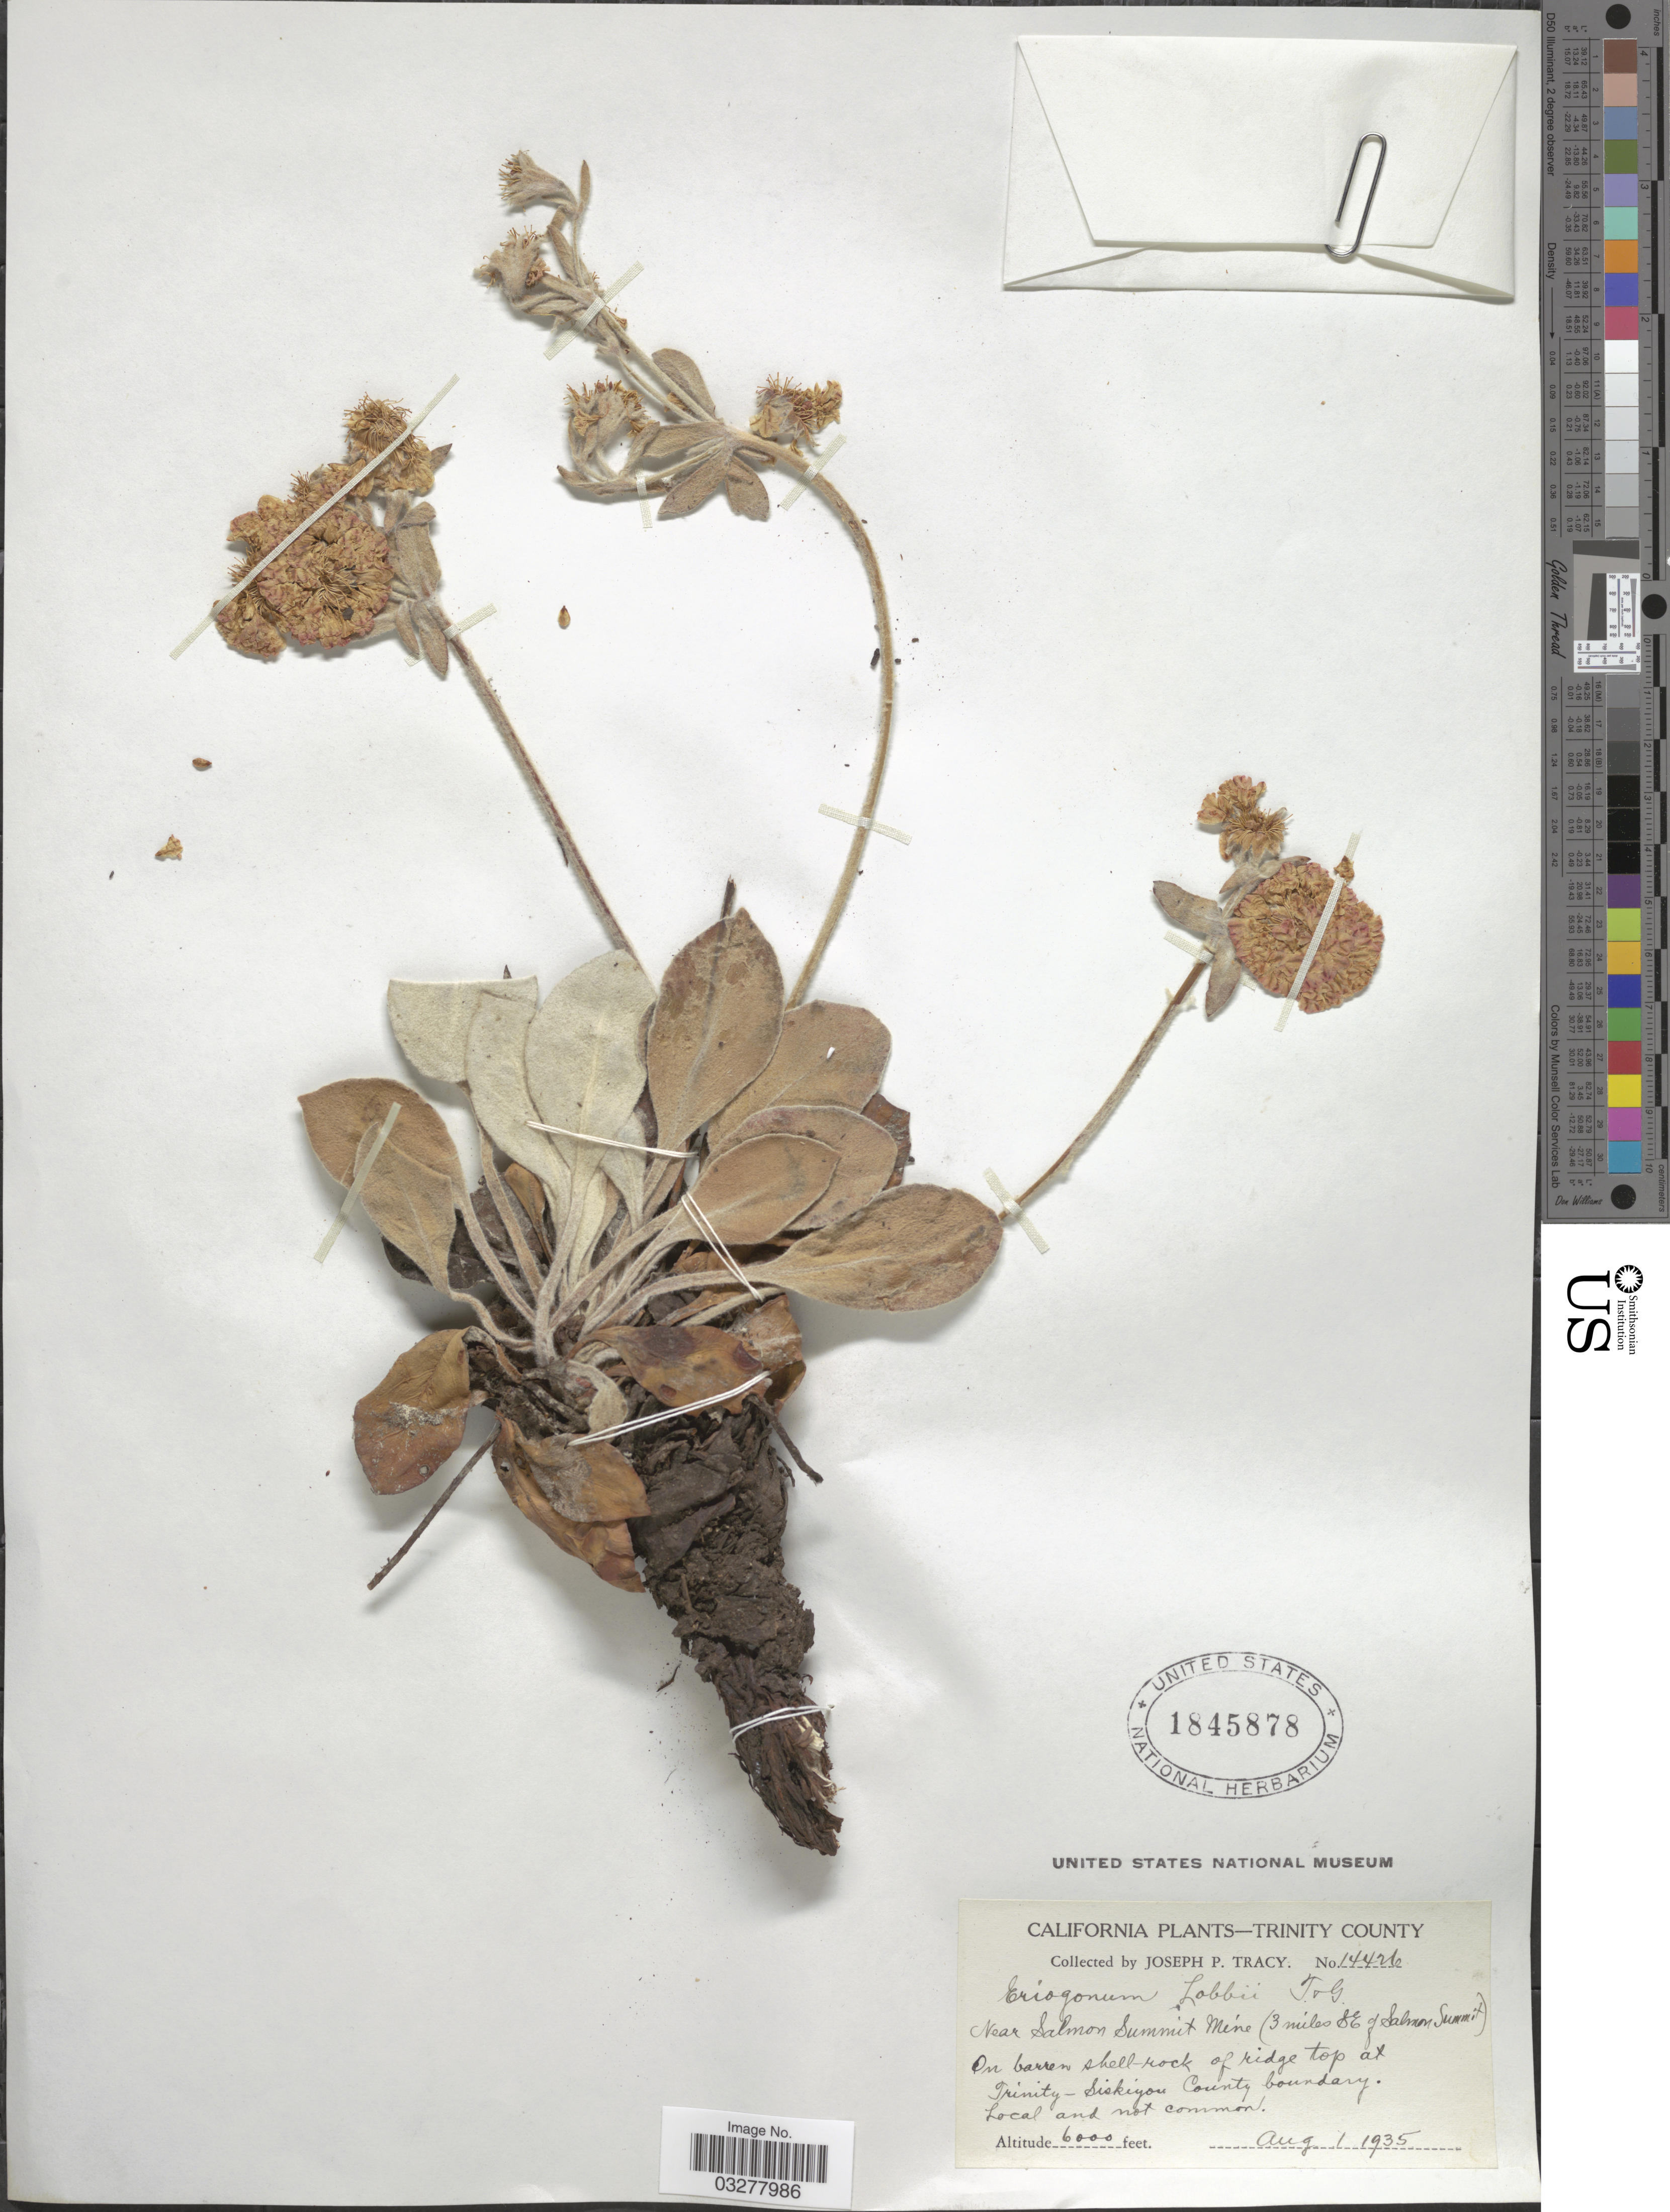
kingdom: Plantae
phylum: Tracheophyta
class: Magnoliopsida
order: Caryophyllales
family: Polygonaceae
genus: Eriogonum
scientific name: Eriogonum lobbii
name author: Torr. & A. Gray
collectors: J. Tracy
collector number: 14426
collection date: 1935-08-01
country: United States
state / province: California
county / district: Trinity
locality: Near Salmon Summit Mine (3 miles SE of Salmon Summit). Trinity County. Ridge top of Trinity-Siskiyou County boundary.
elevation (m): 1829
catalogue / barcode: US 1845878